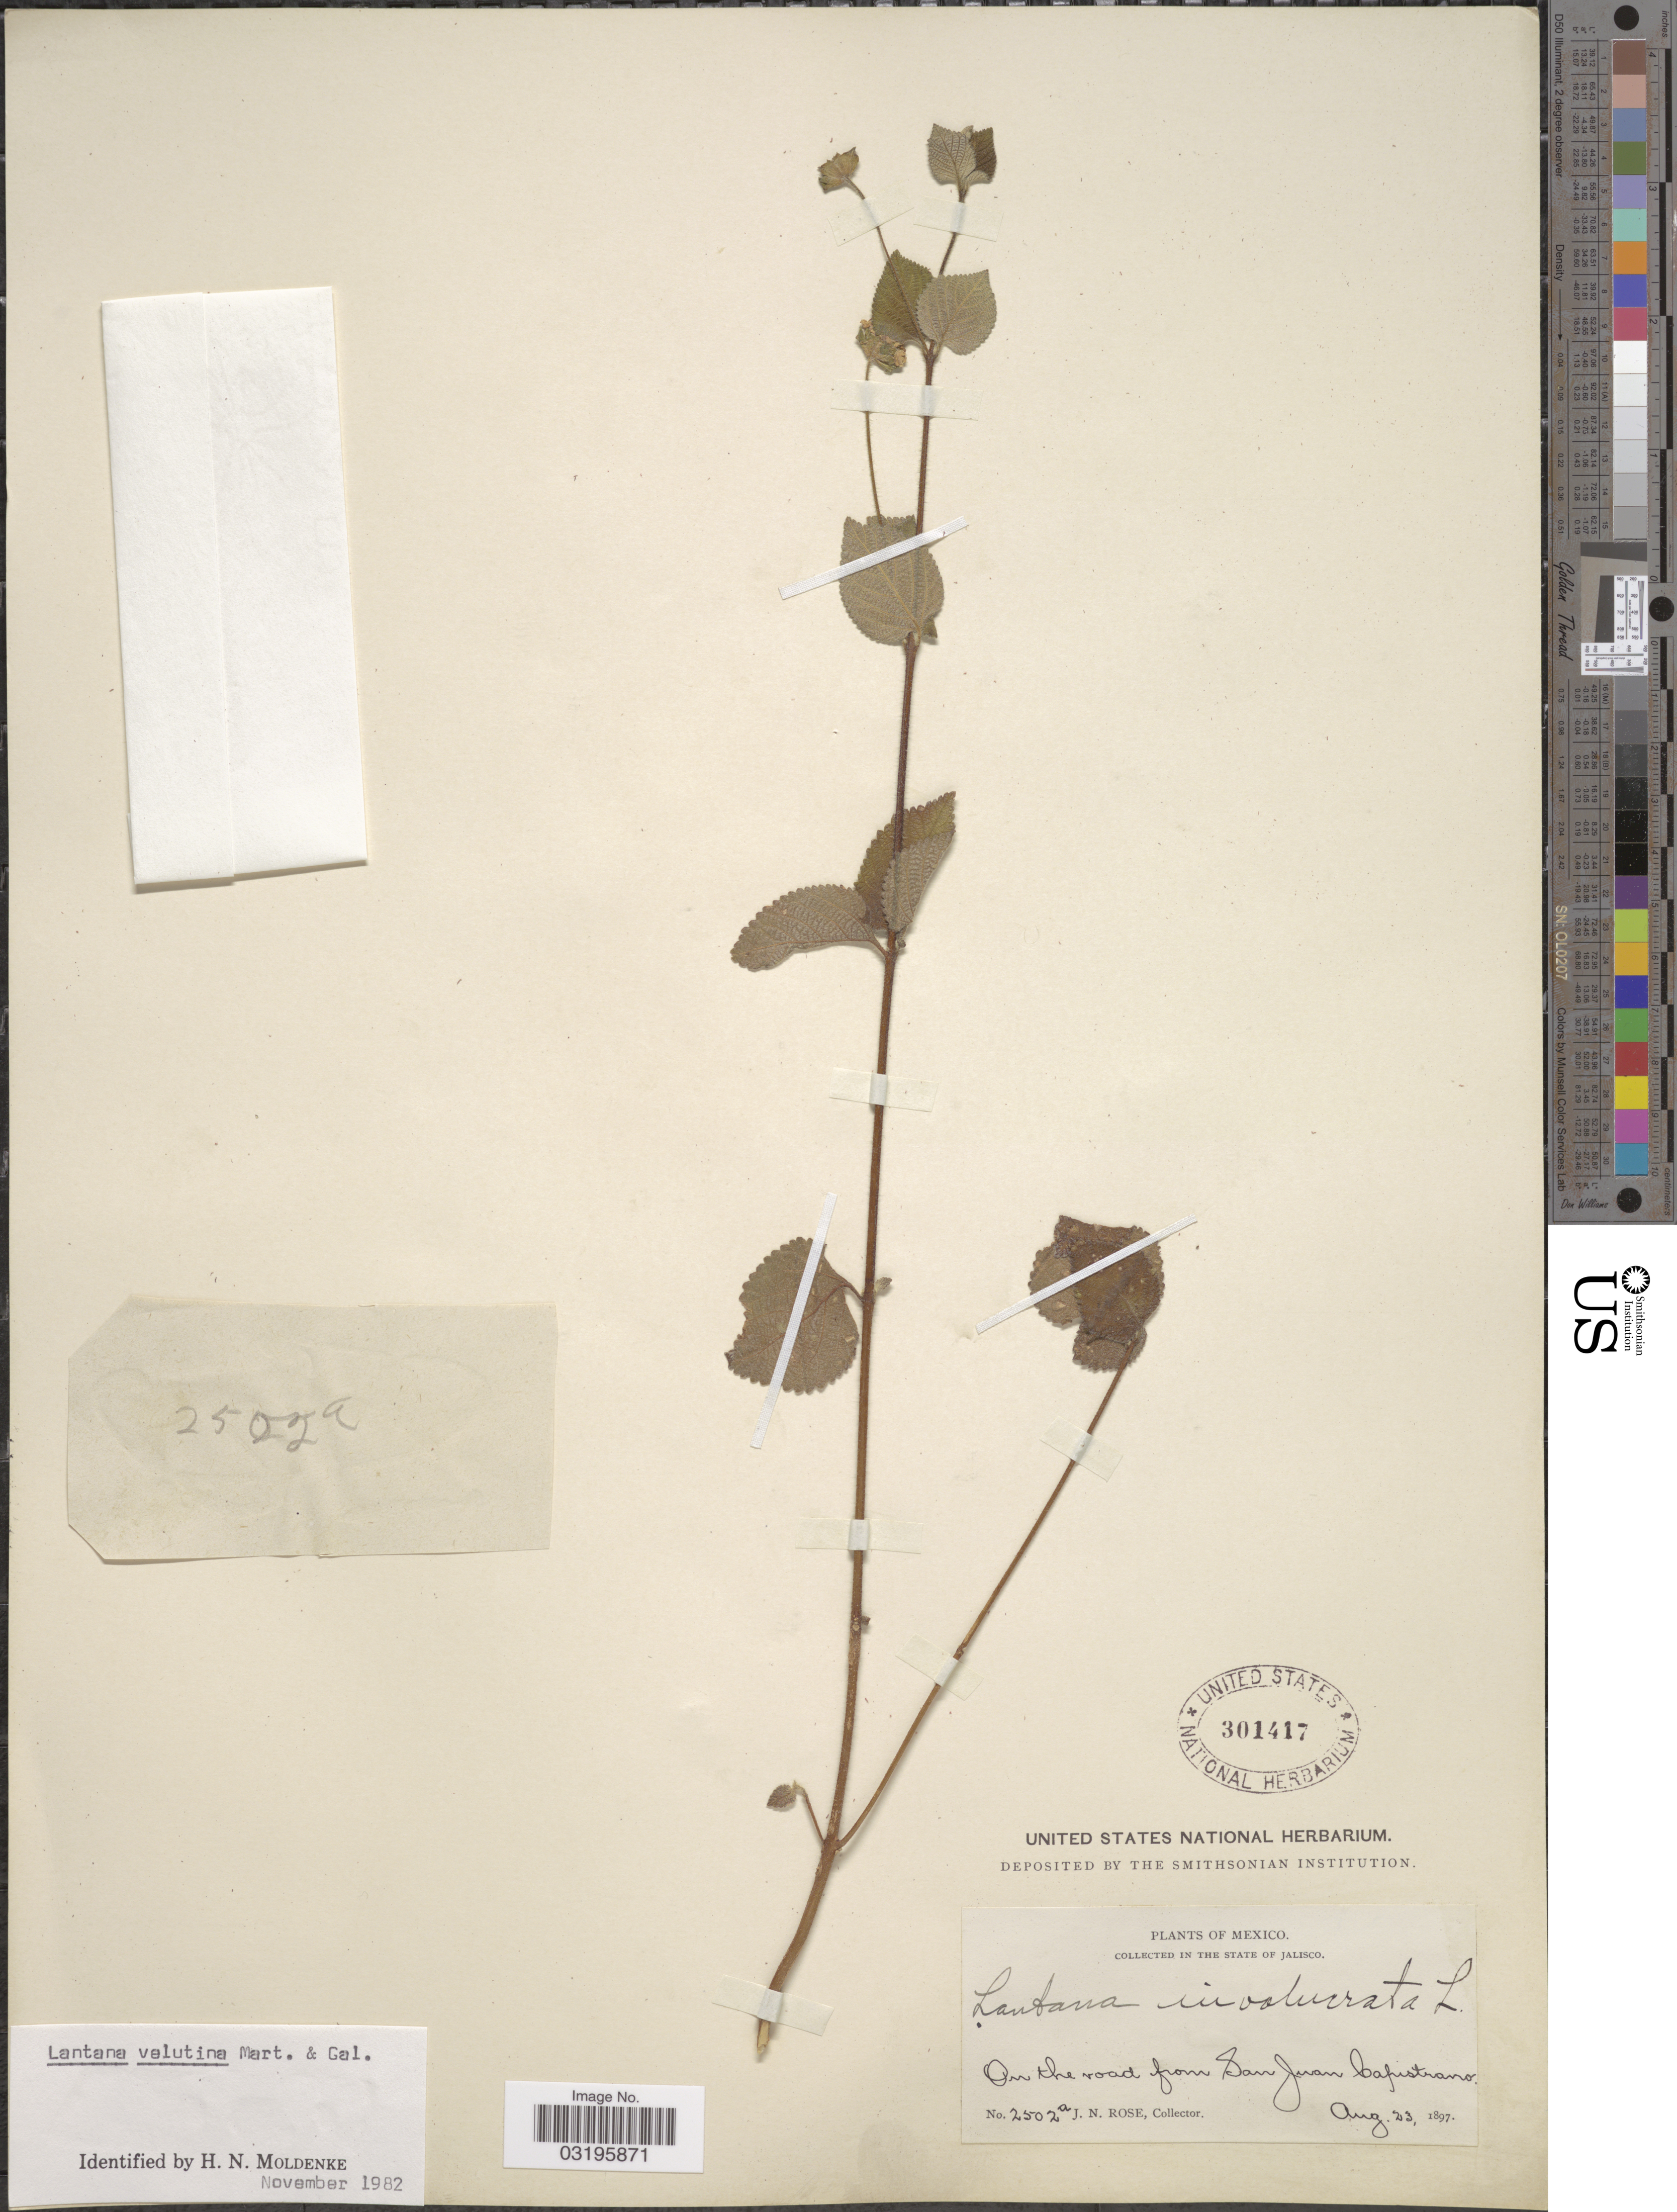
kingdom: Plantae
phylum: Tracheophyta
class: Magnoliopsida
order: Lamiales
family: Verbenaceae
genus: Lantana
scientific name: Lantana velutina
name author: M. Martens & Galeotti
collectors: J. N. Rose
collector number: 2502a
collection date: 1897-08-23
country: Mexico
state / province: Jalisco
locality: On the road from San Juan Capistrano.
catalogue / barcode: US 301417